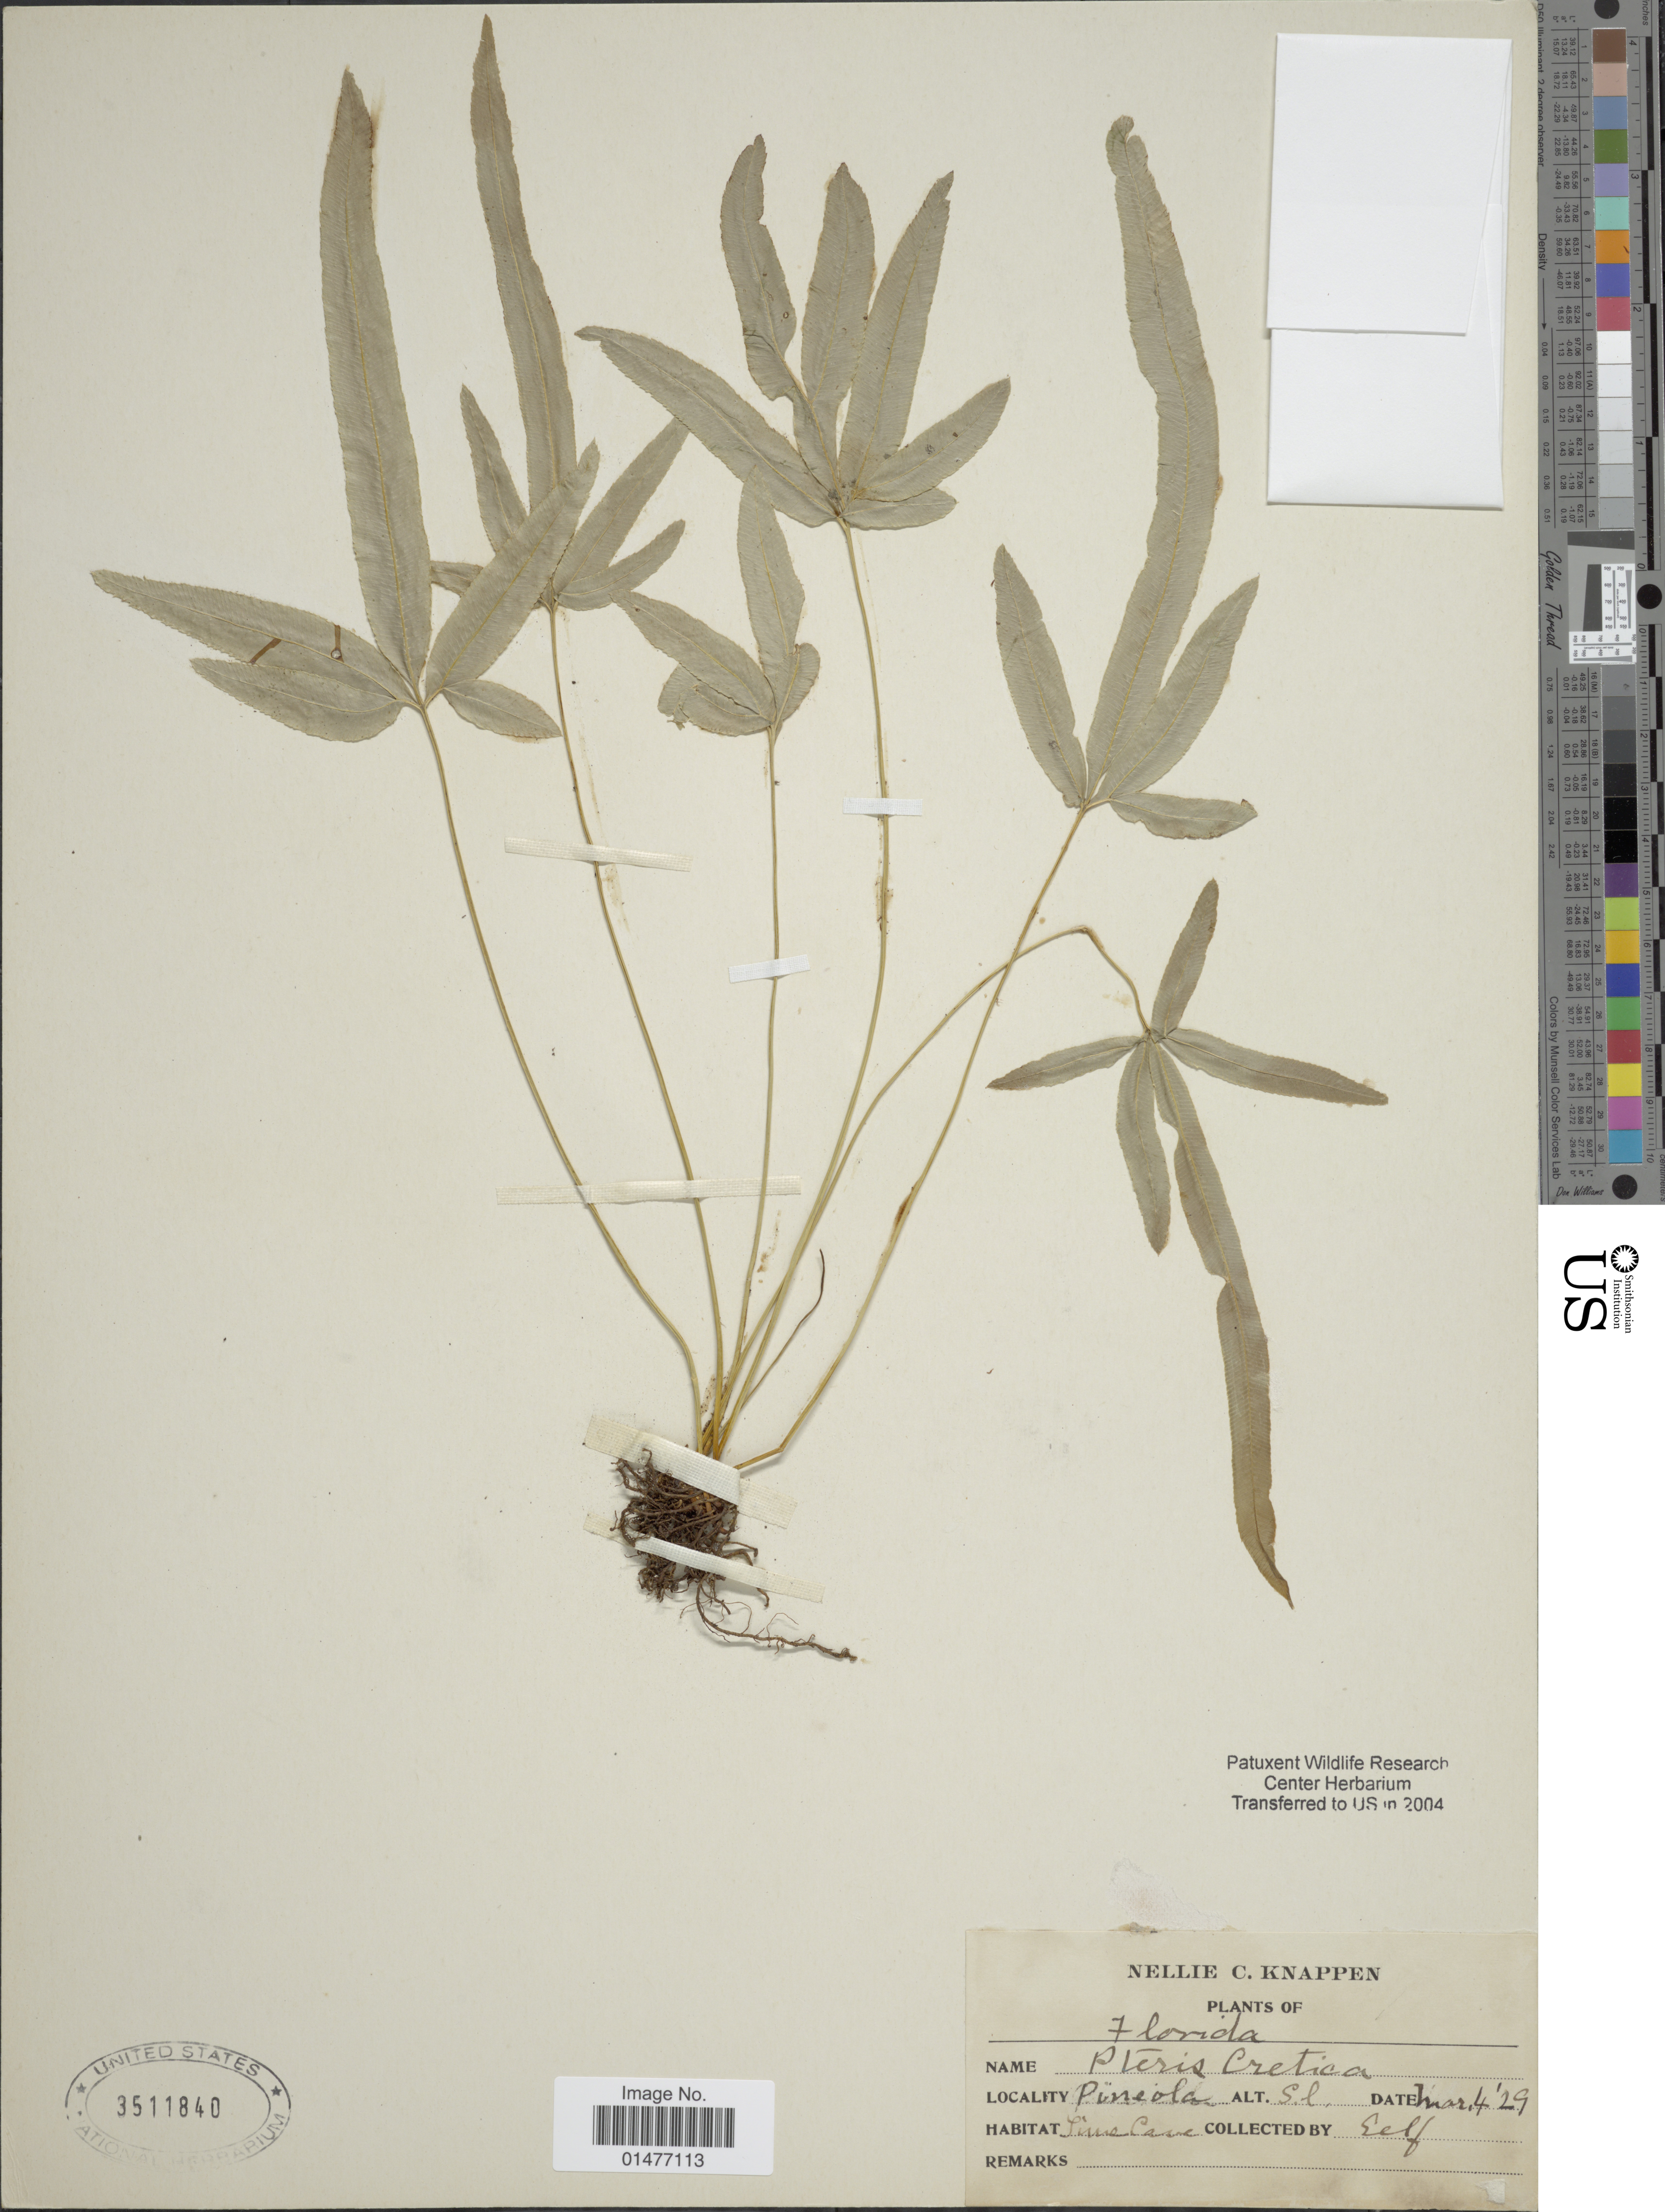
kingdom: Plantae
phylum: Tracheophyta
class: Polypodiopsida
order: Polypodiales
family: Pteridaceae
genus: Pteris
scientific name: Pteris cretica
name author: L.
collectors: N. Knappen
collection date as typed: Transcribed d/m/y: 4/3/29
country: United States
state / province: Florida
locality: Plants of Florida, Pineola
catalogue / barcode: US 3511840